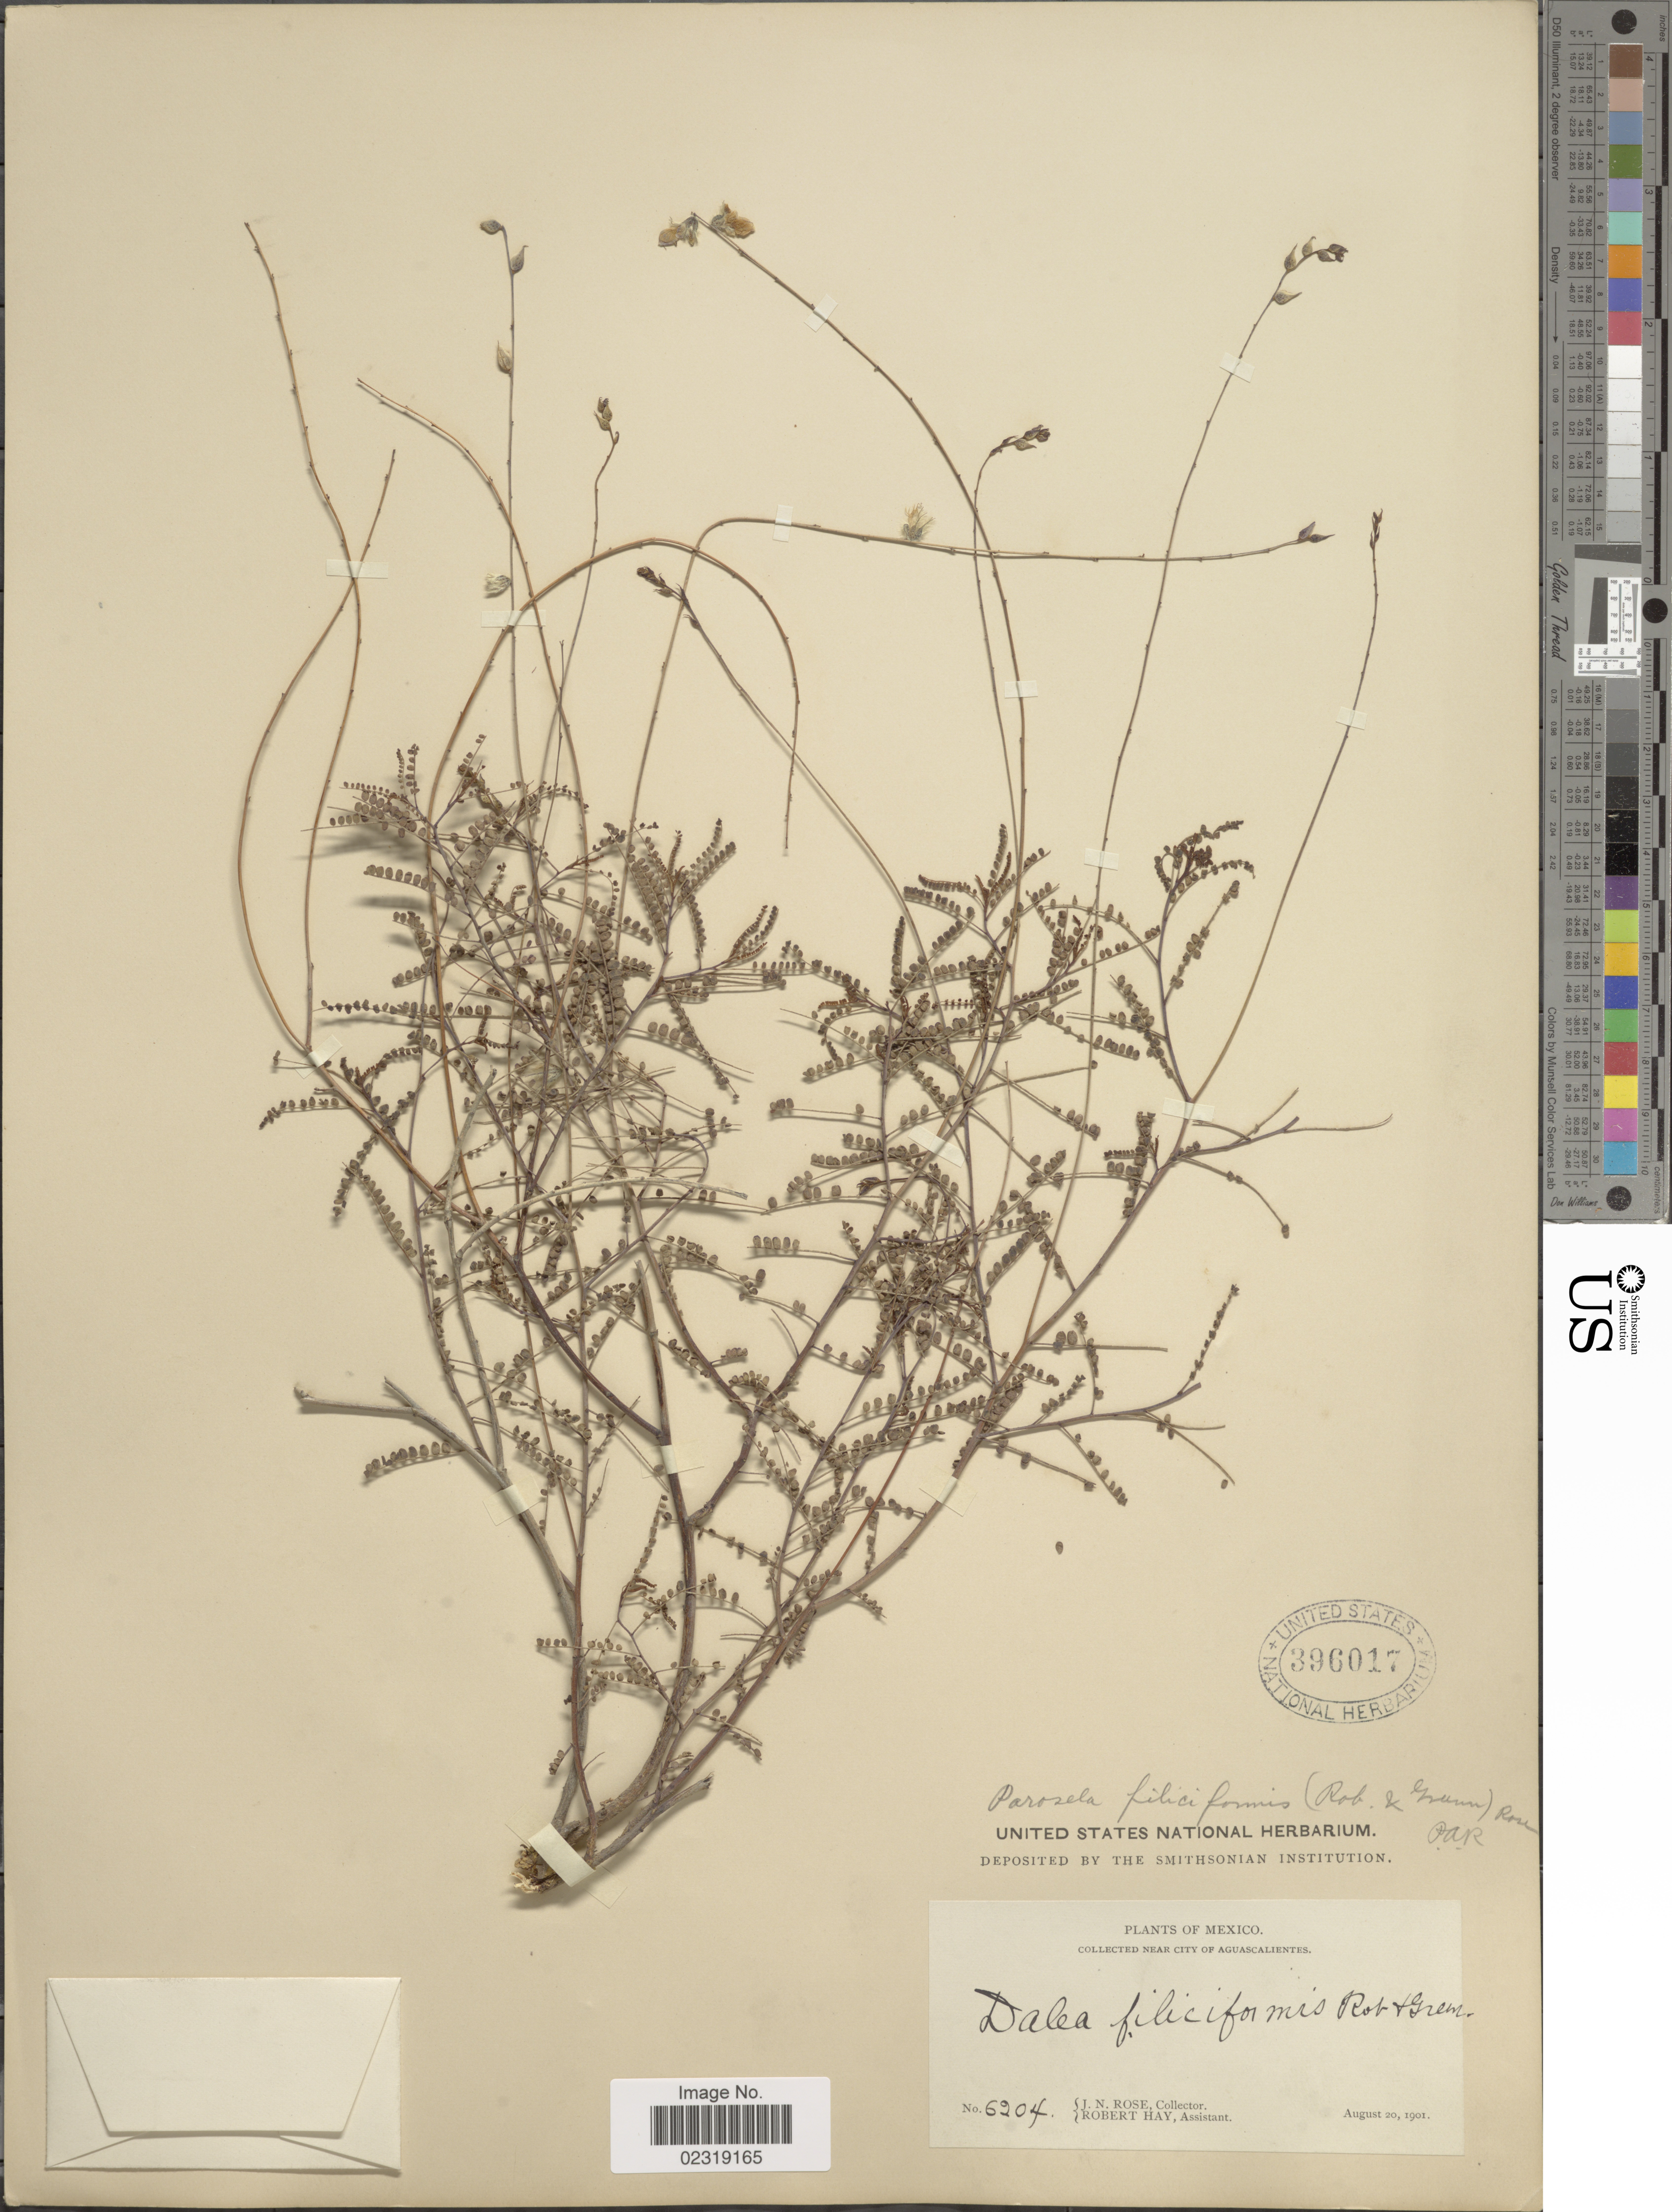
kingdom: Plantae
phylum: Tracheophyta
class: Magnoliopsida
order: Fabales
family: Fabaceae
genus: Dalea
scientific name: Dalea filiciformis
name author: B.L. Rob. & Greenm.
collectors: J. N. Rose & R. H. Hay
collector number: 6204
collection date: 1901-08-20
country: Mexico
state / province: Aguascalientes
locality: Near City of Aguascalientes.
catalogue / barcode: US 396017